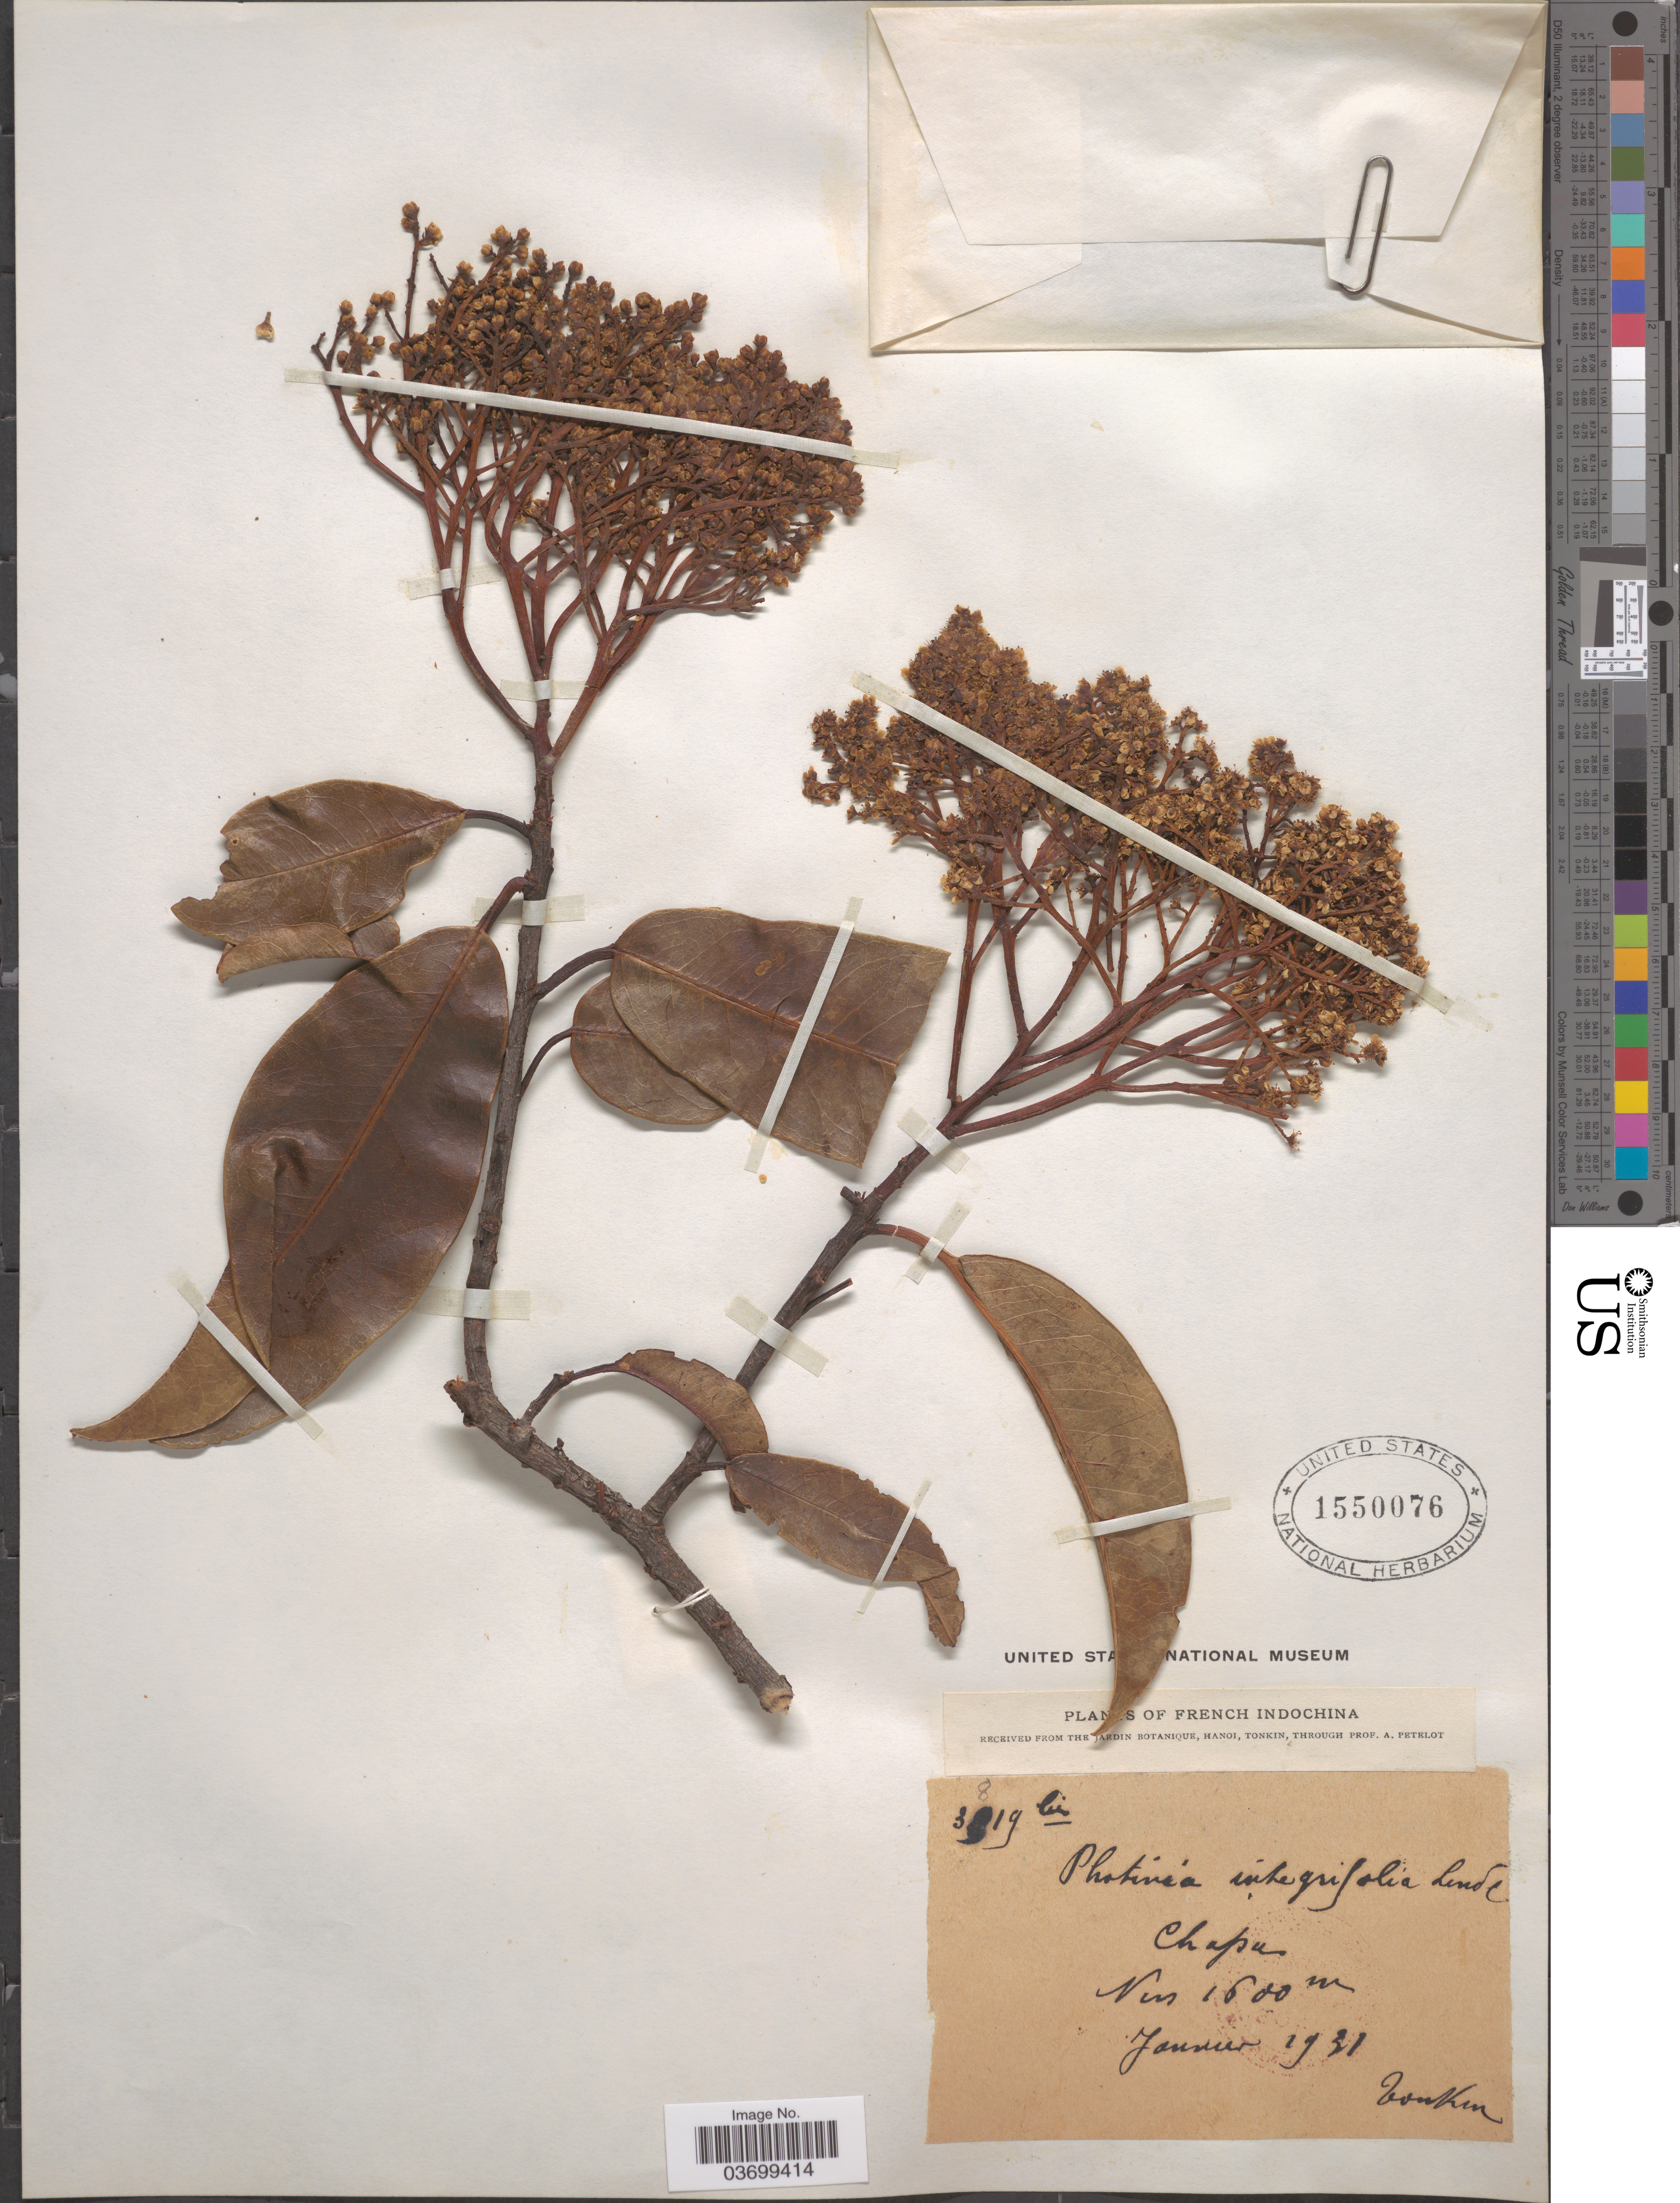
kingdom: Plantae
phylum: Tracheophyta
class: Magnoliopsida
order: Rosales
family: Rosaceae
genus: Photinia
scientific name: Photinia integrifolia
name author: Lindl.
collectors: P. A. Pételot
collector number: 3819 bis*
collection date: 1931-01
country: Vietnam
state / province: Lao Cai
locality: French Indochina. Chapa.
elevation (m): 1600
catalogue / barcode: US 1550076